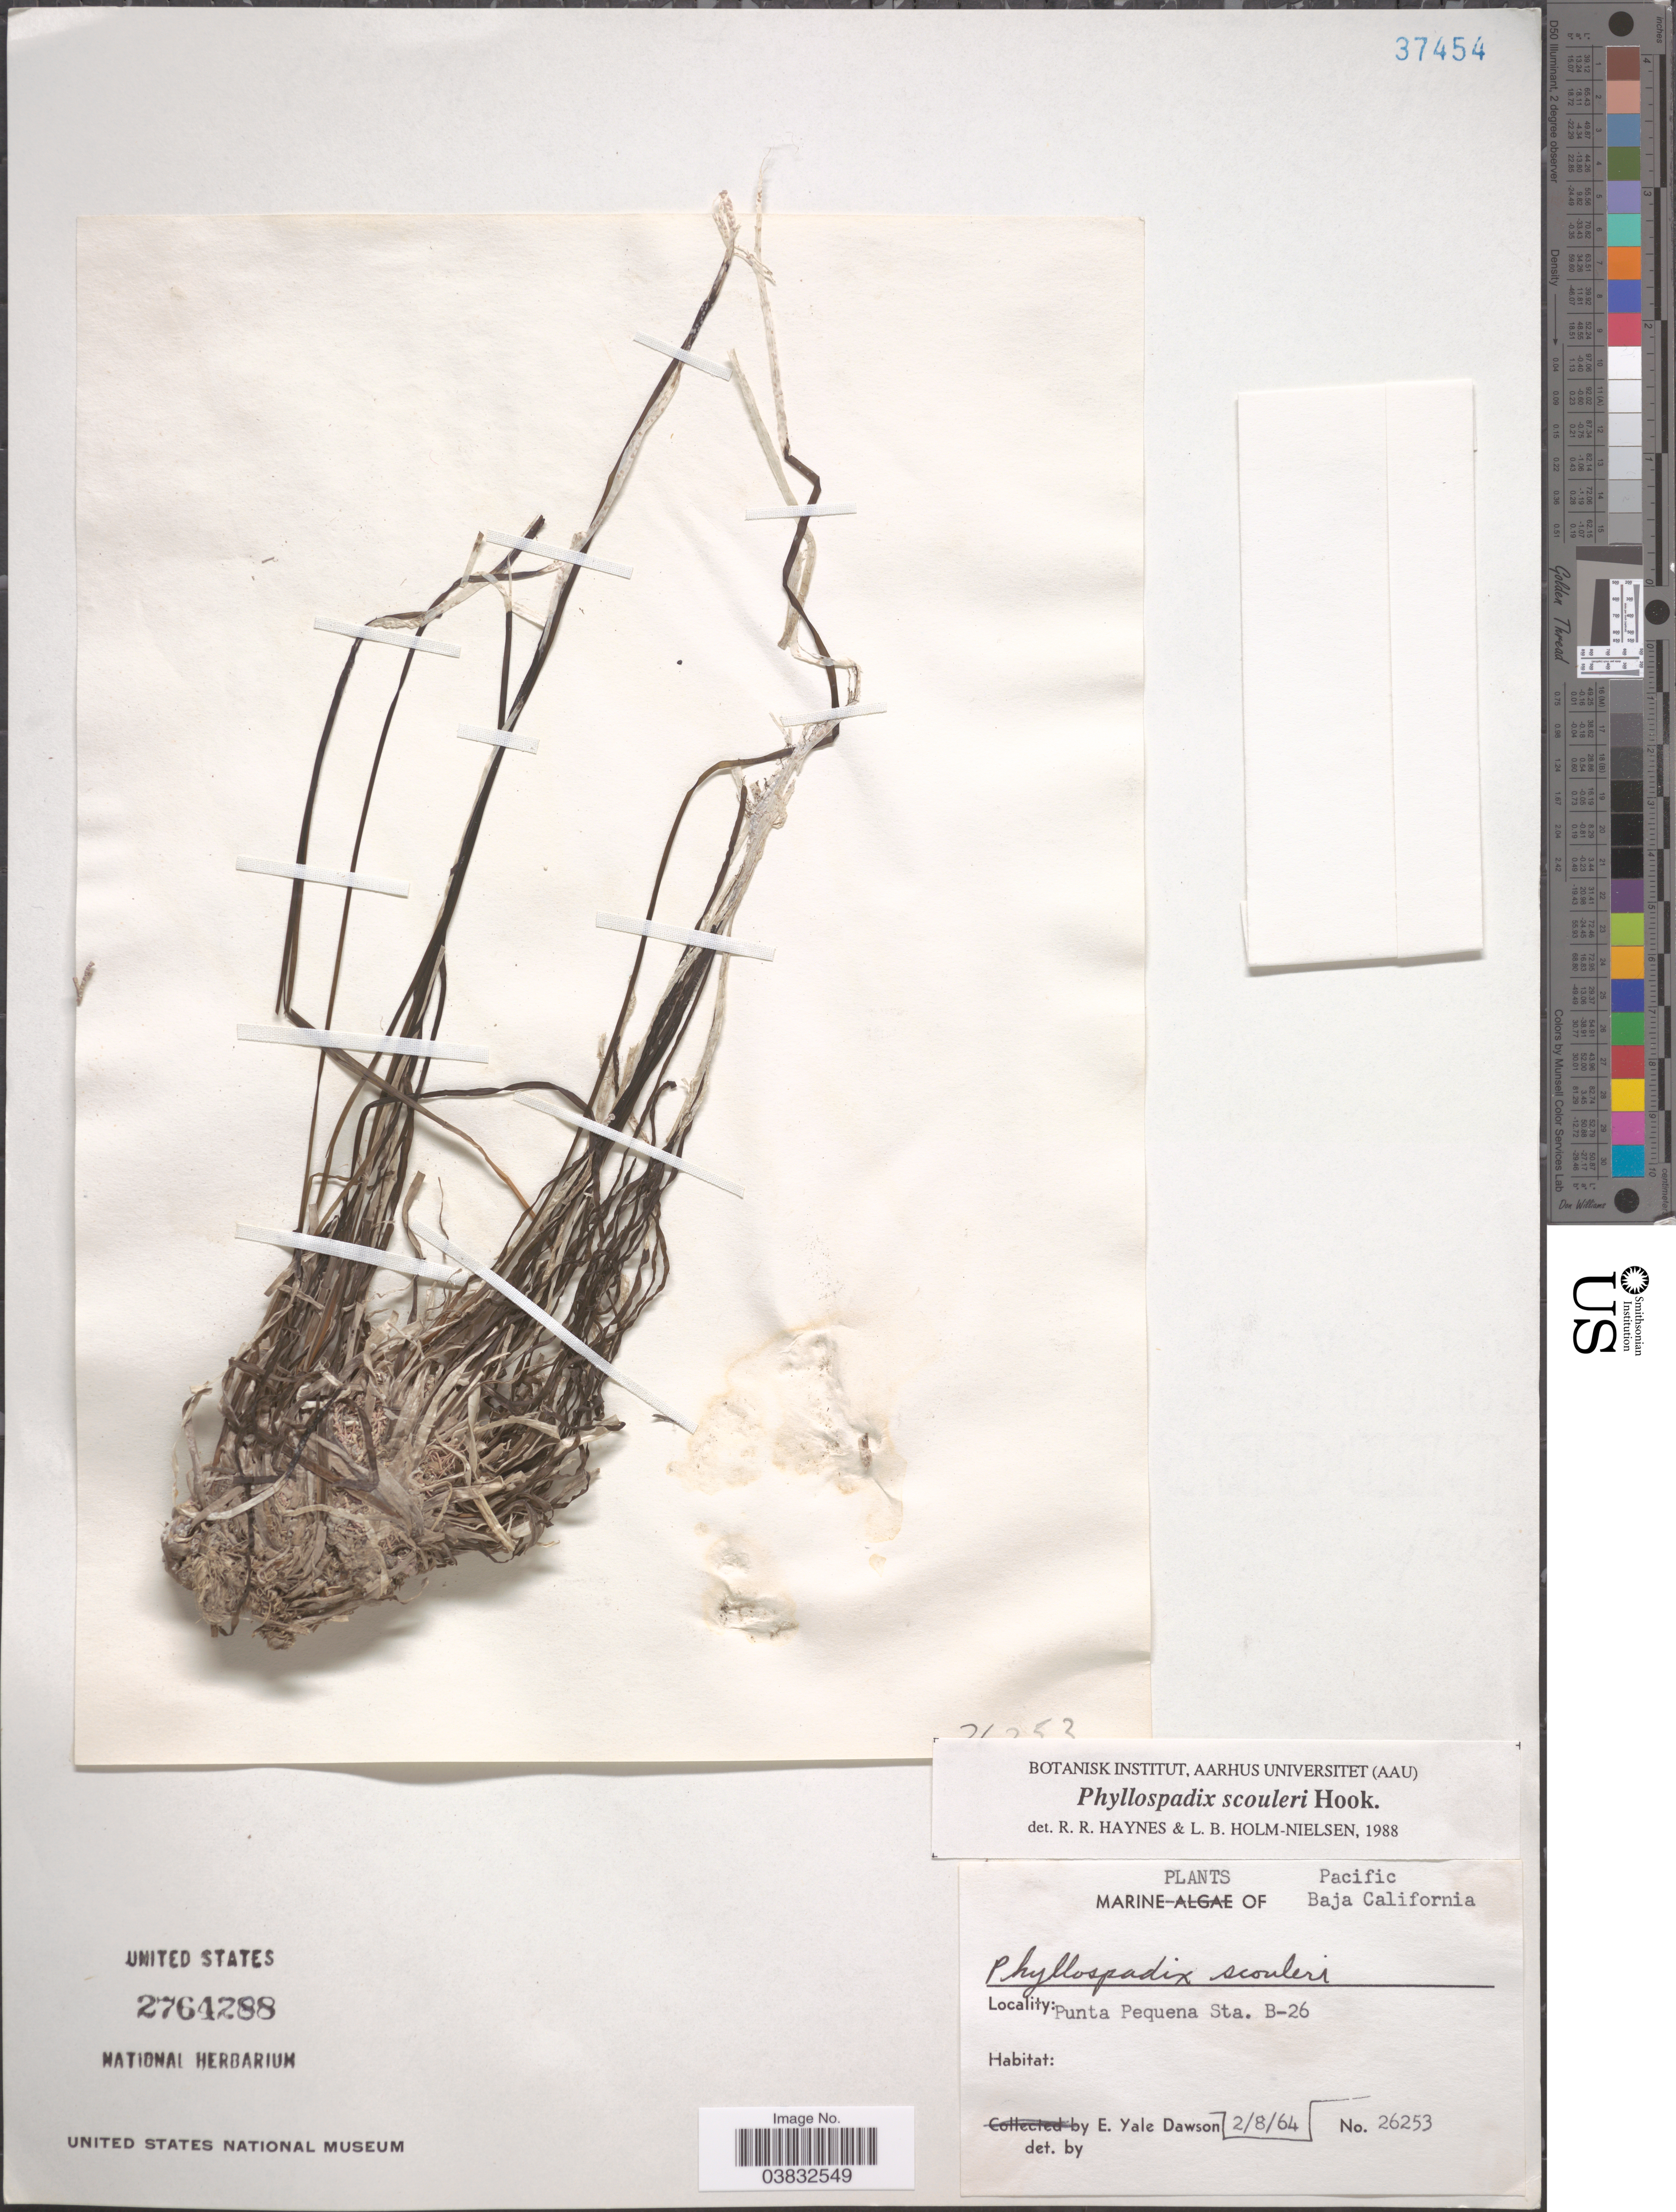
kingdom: Plantae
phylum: Tracheophyta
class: Liliopsida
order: Alismatales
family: Zosteraceae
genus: Phyllospadix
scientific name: Phyllospadix scouleri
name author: Hook.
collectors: N. Yensen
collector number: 26253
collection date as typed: Transcribed d/m/y: 8/2/64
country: Mexico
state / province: Baja California Sur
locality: Pacific Baja California. Punta Pequena Sta. B-26.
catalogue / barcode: US 2764288